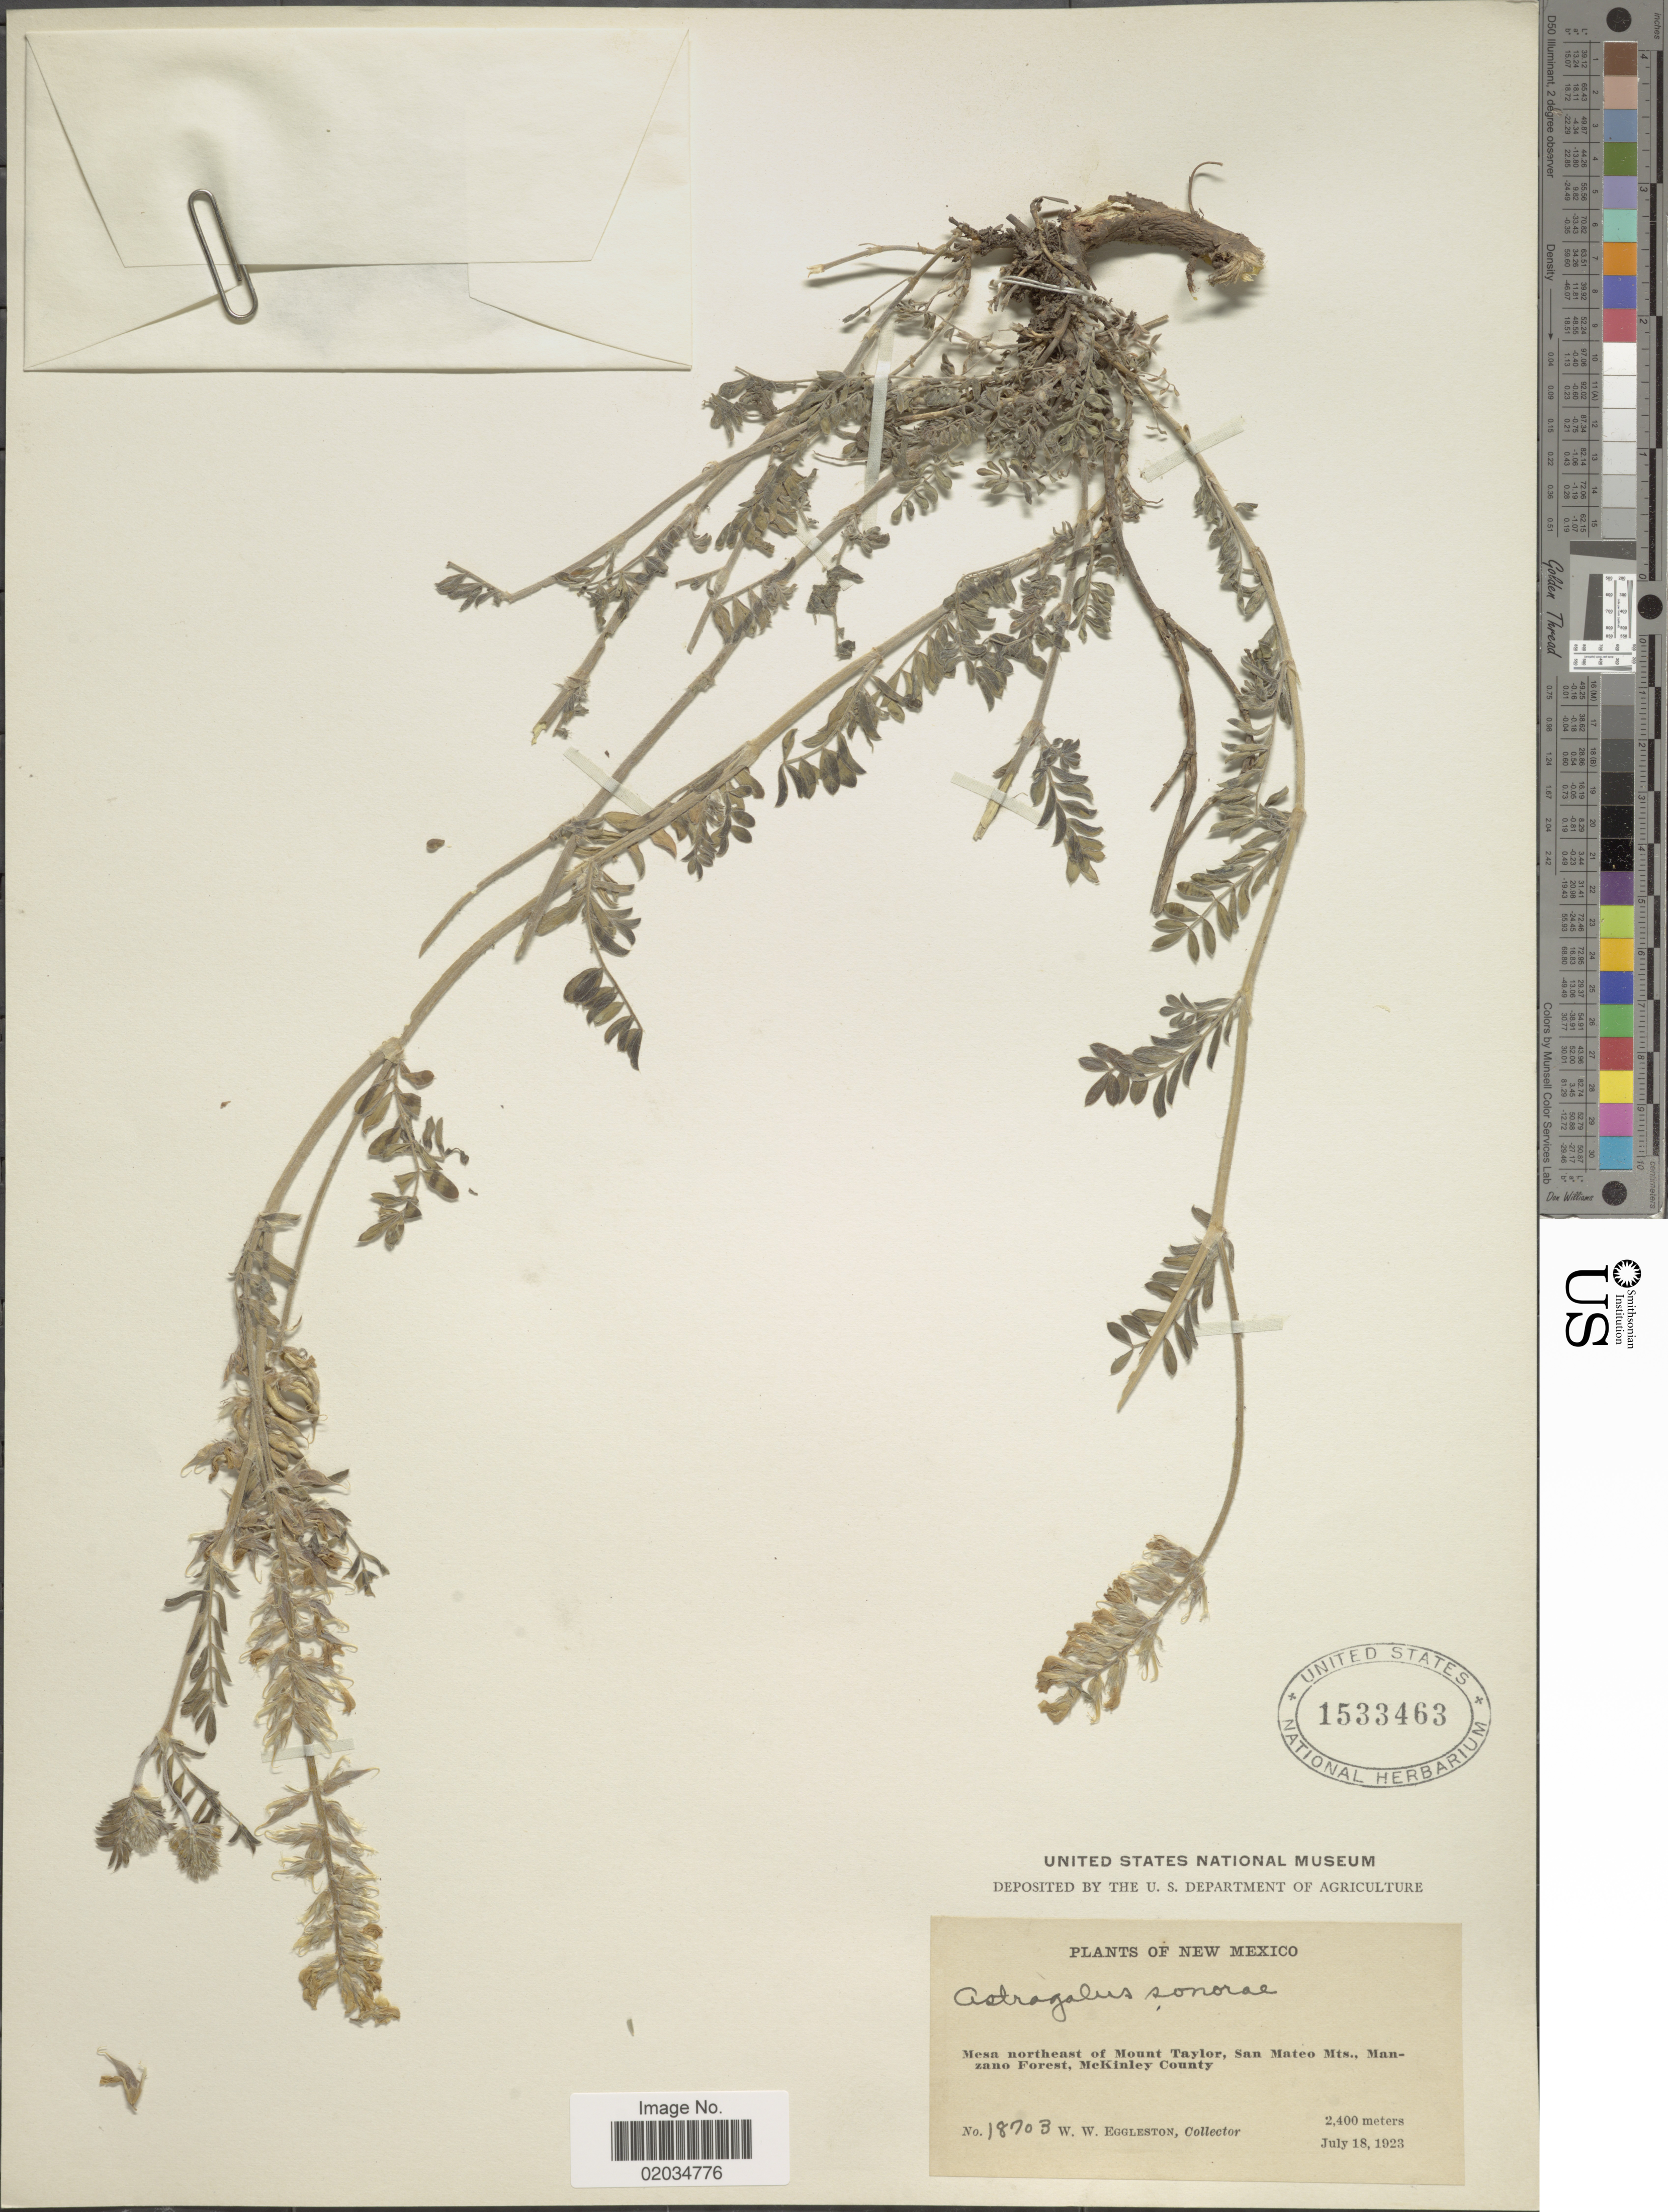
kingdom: Plantae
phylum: Tracheophyta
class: Magnoliopsida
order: Fabales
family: Fabaceae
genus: Astragalus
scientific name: Astragalus sonorae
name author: A. Gray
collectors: W. W. Eggleston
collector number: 18703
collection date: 1923-07-18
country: United States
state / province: New Mexico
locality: Mesa northeast of Mount Taylor, San Mateo Mts., Manzano Forest, McKinley County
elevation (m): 2400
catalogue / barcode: US 1533463